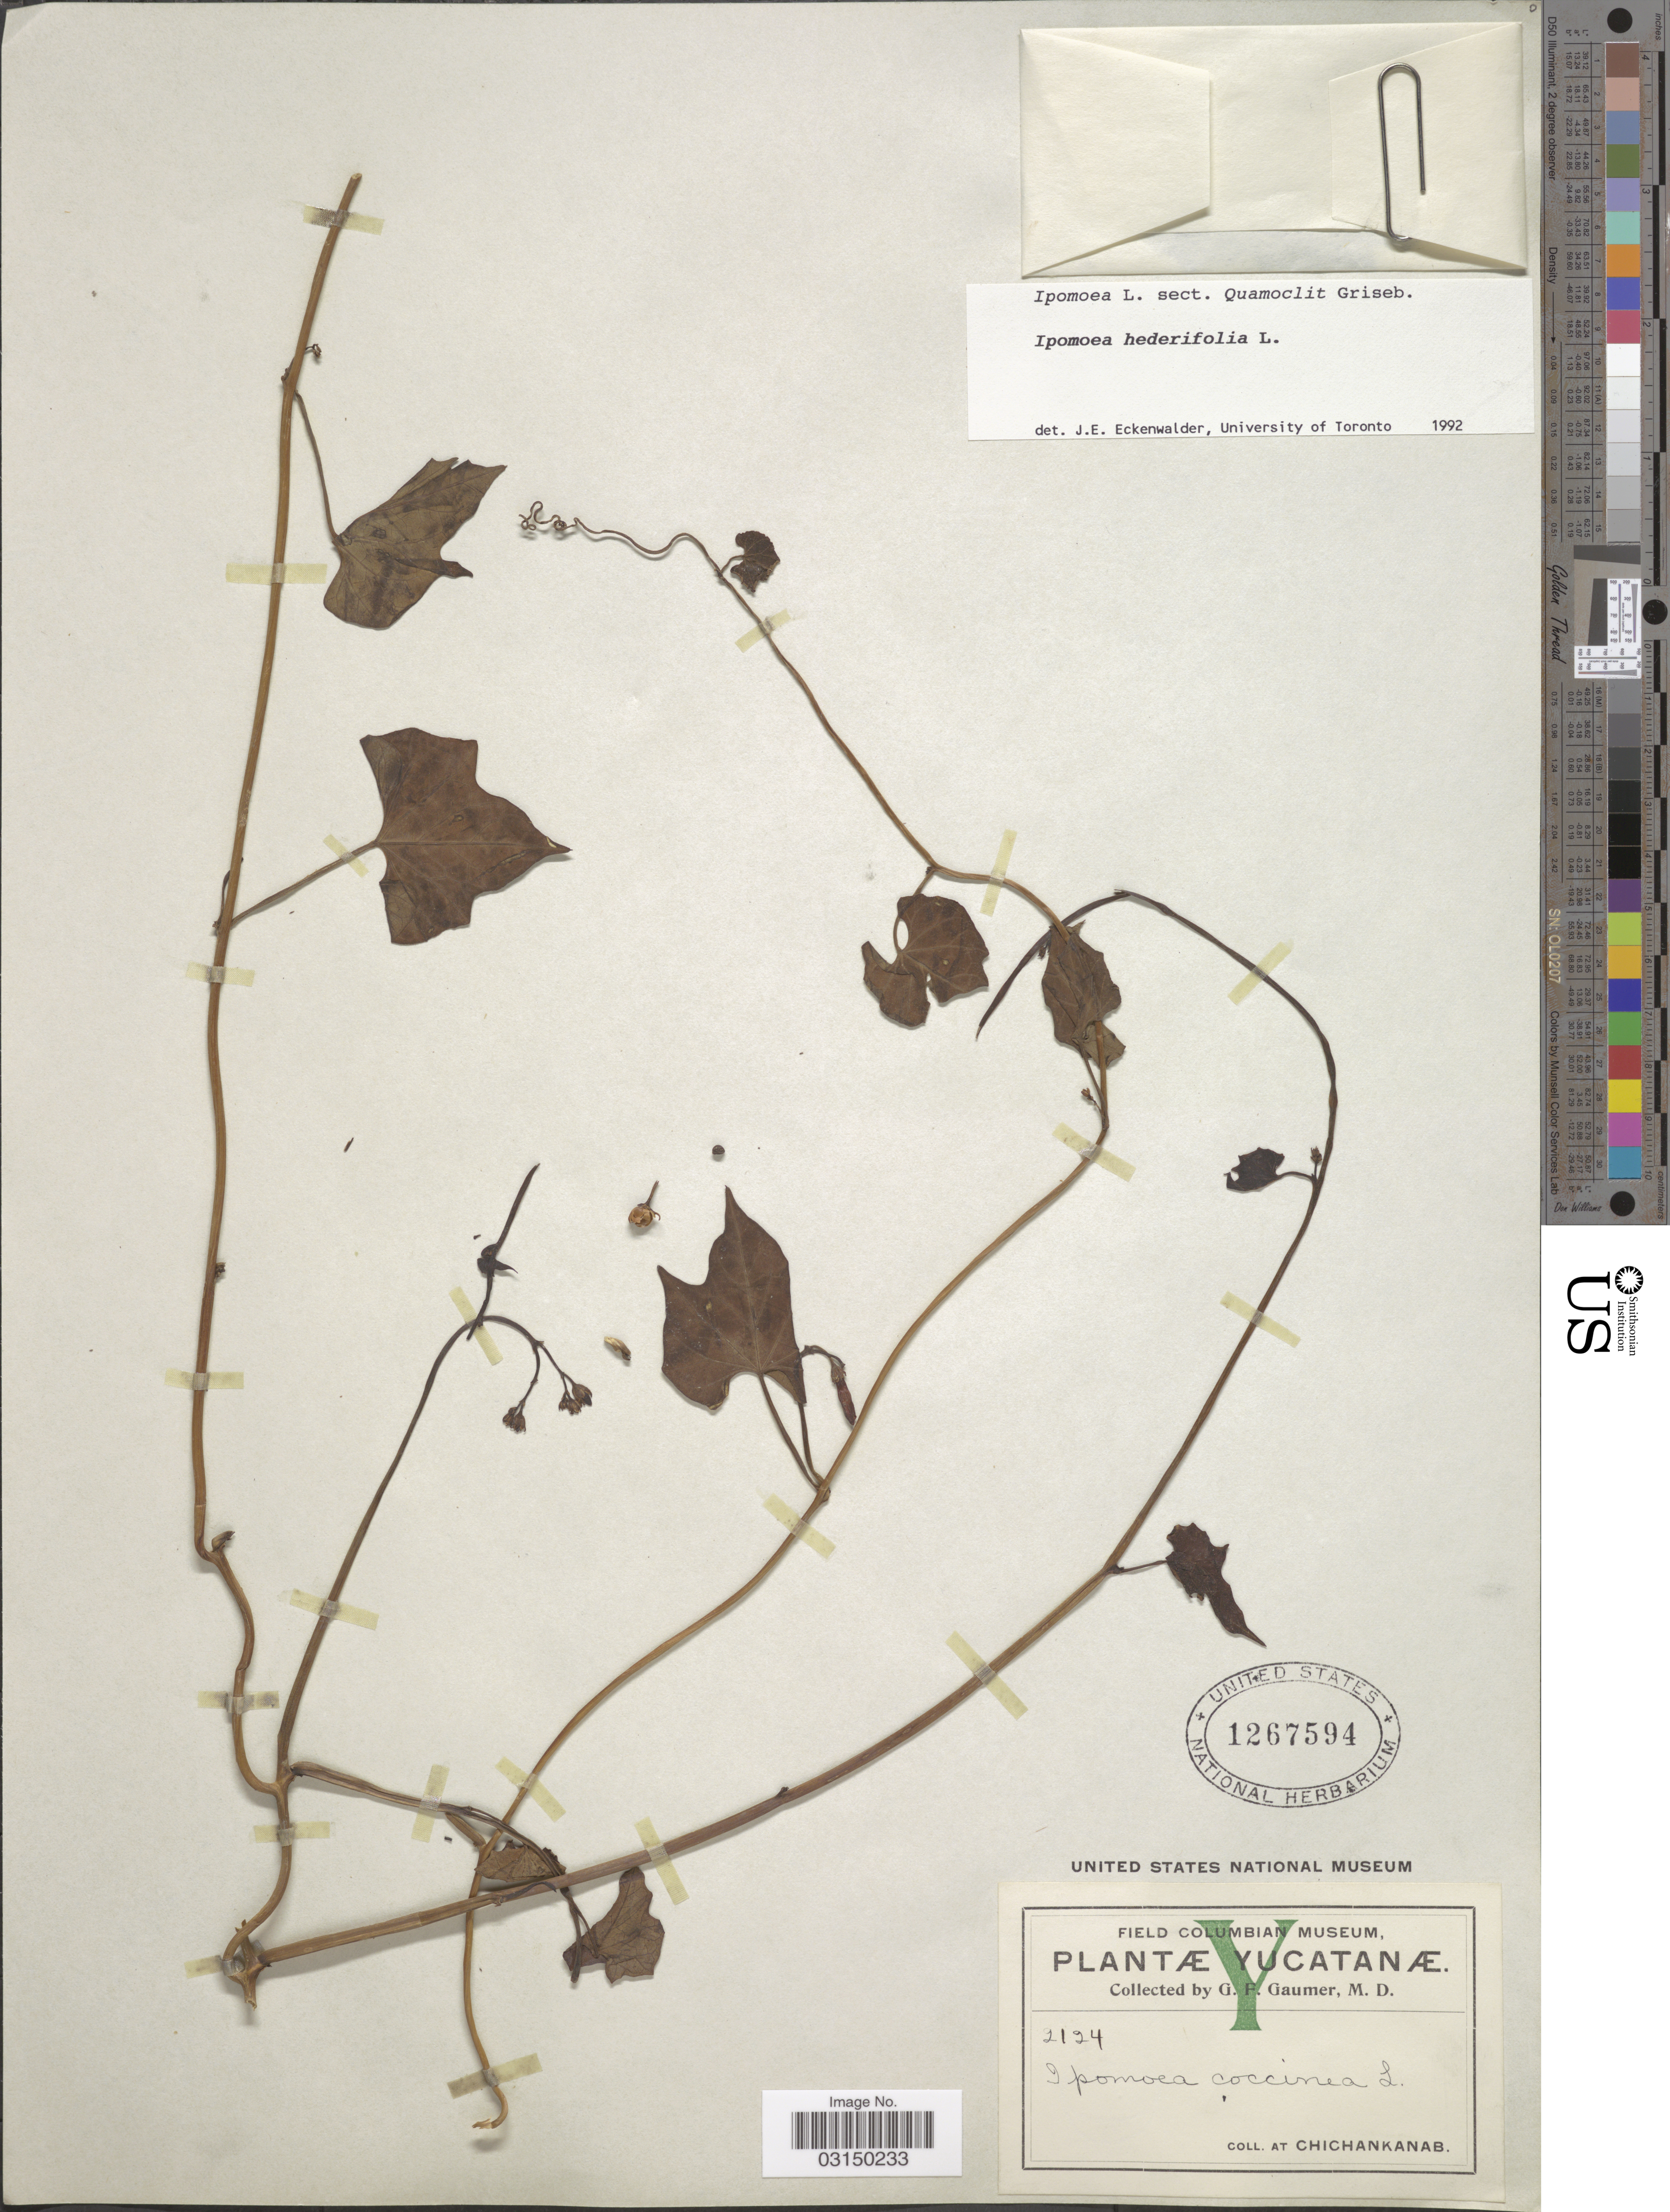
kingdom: Plantae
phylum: Tracheophyta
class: Magnoliopsida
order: Solanales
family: Convolvulaceae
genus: Ipomoea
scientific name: Ipomoea hederifolia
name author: L.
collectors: G. F. Gaumer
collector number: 2124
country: Mexico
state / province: Yucatán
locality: Chichankanab.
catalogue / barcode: US 1267594